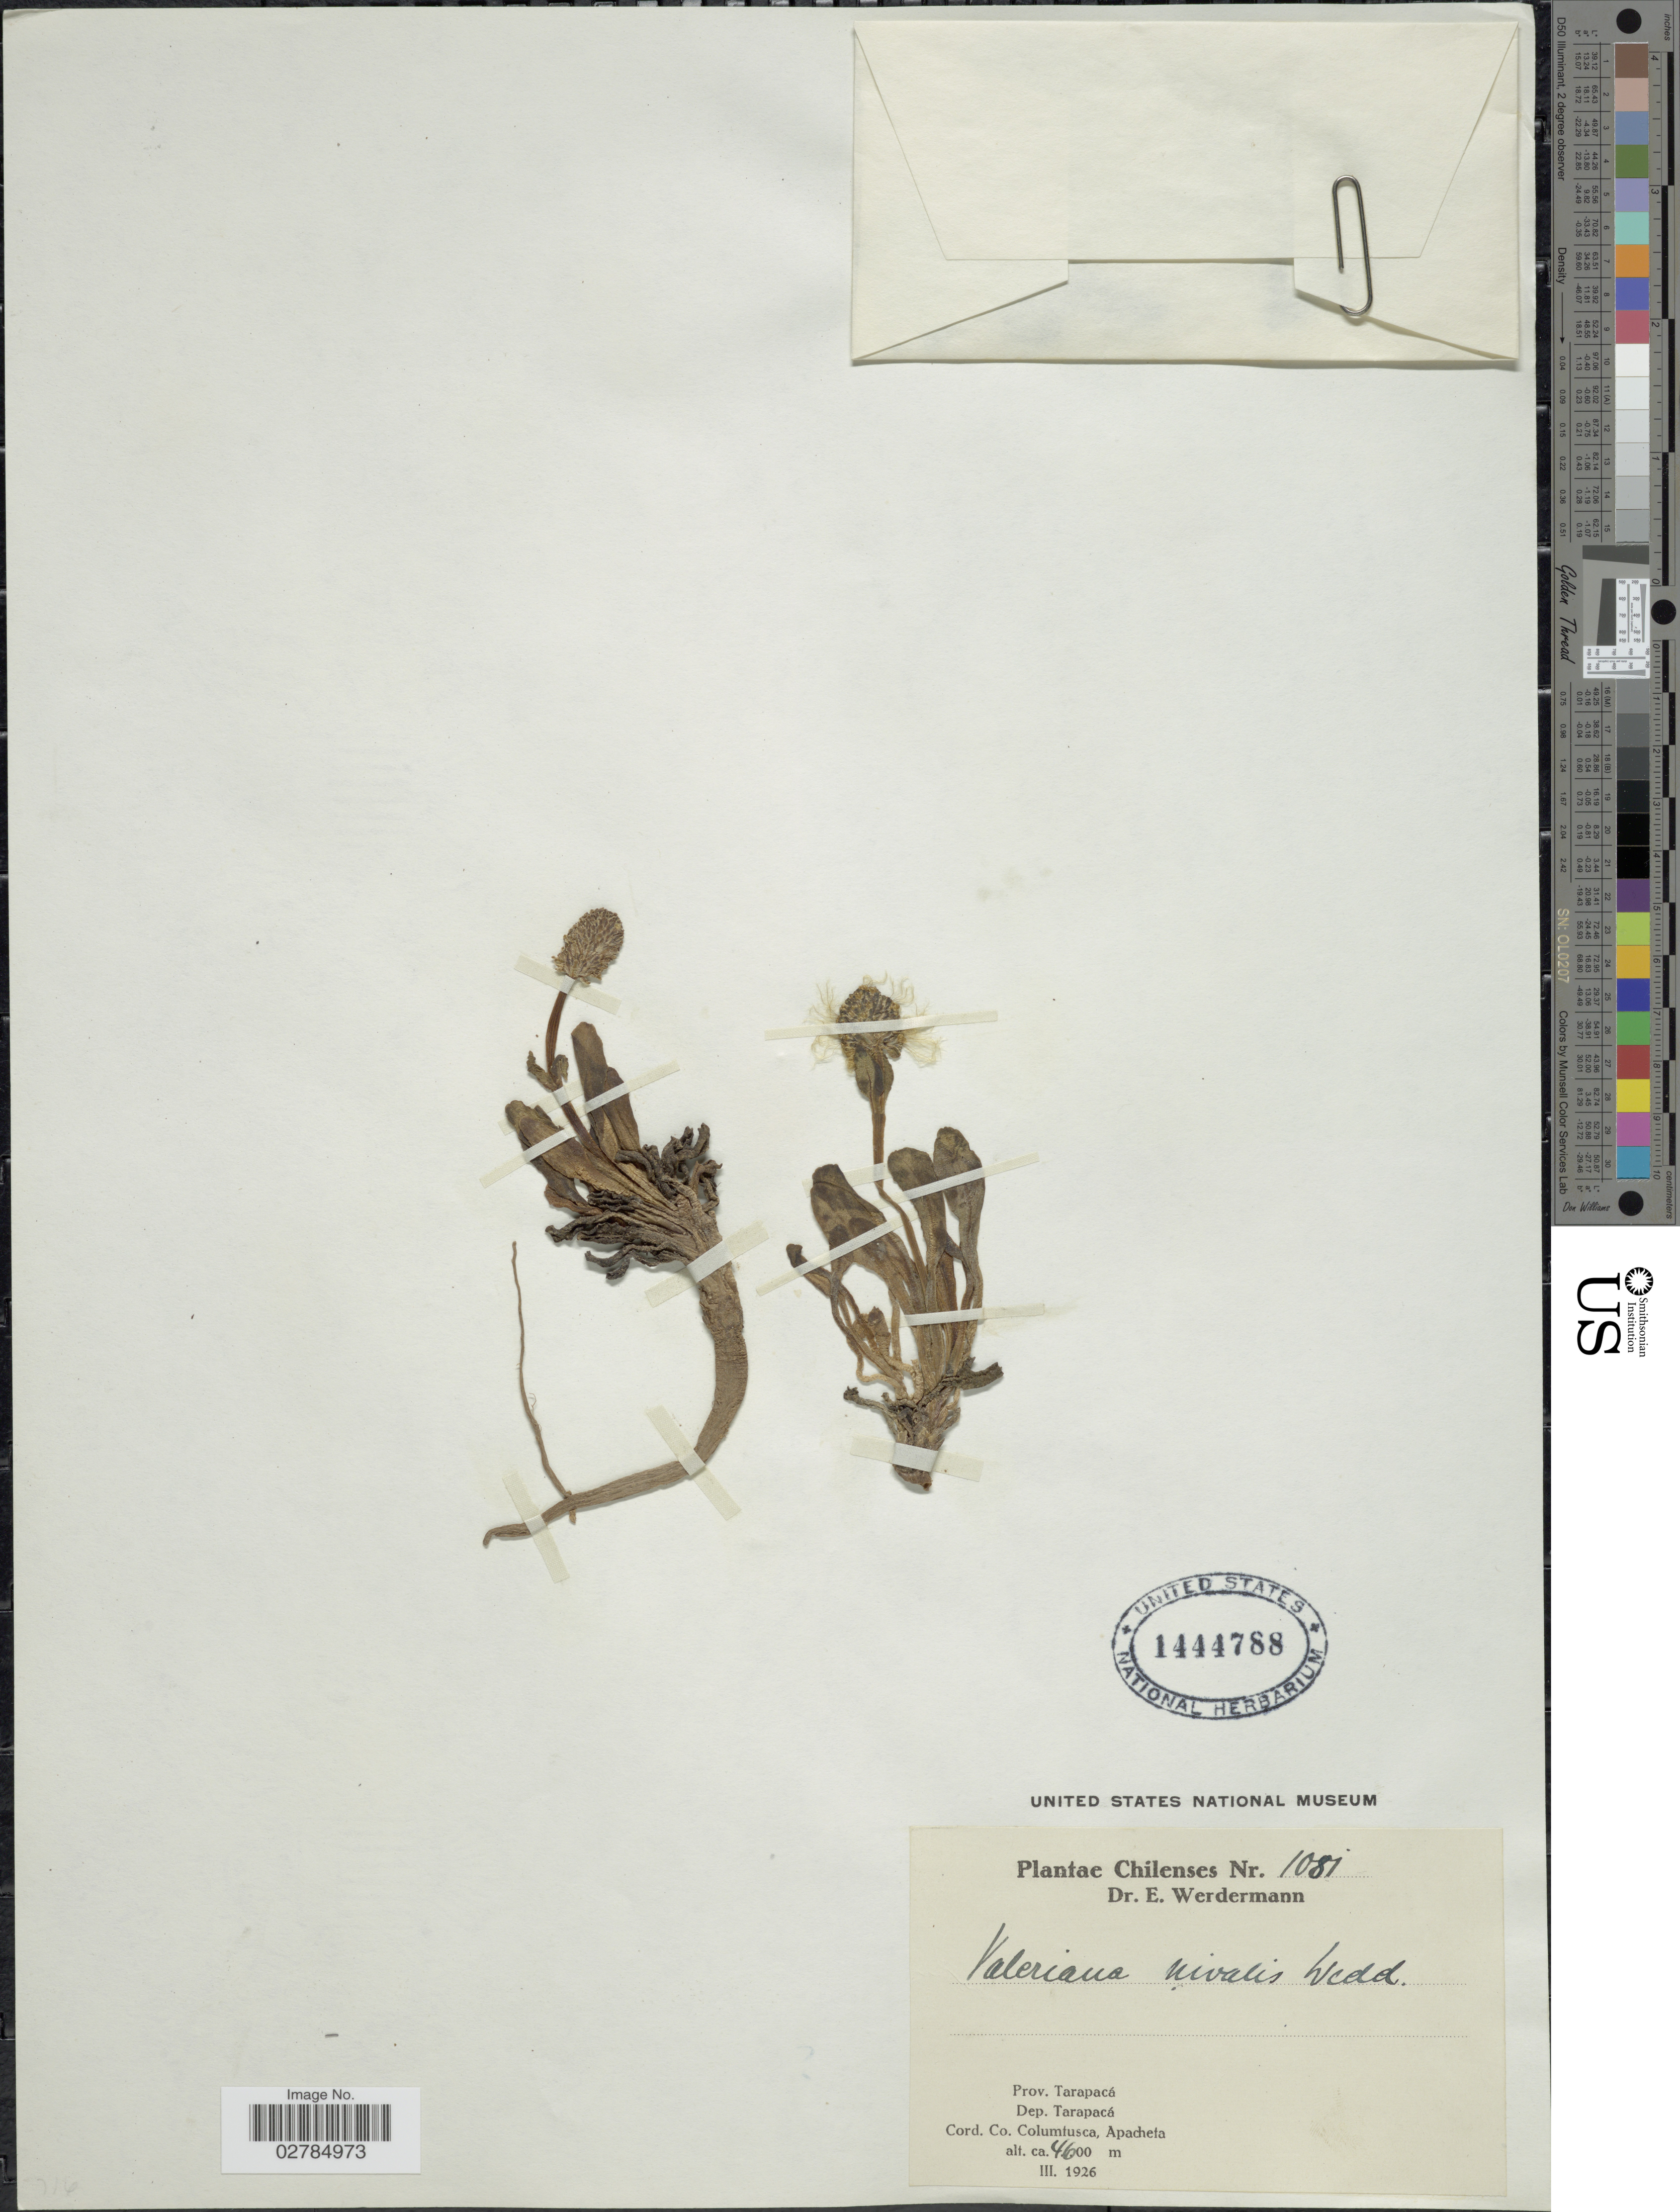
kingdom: Plantae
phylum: Tracheophyta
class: Magnoliopsida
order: Dipsacales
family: Caprifoliaceae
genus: Valeriana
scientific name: Valeriana nivalis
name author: Wedd.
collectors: E. Werdermann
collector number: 1081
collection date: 1926-03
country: Chile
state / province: Tarapacá (I)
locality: Dep. Tarapacá. Cord. Co. Columtusca, Apacheta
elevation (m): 4600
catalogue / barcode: US 1444788